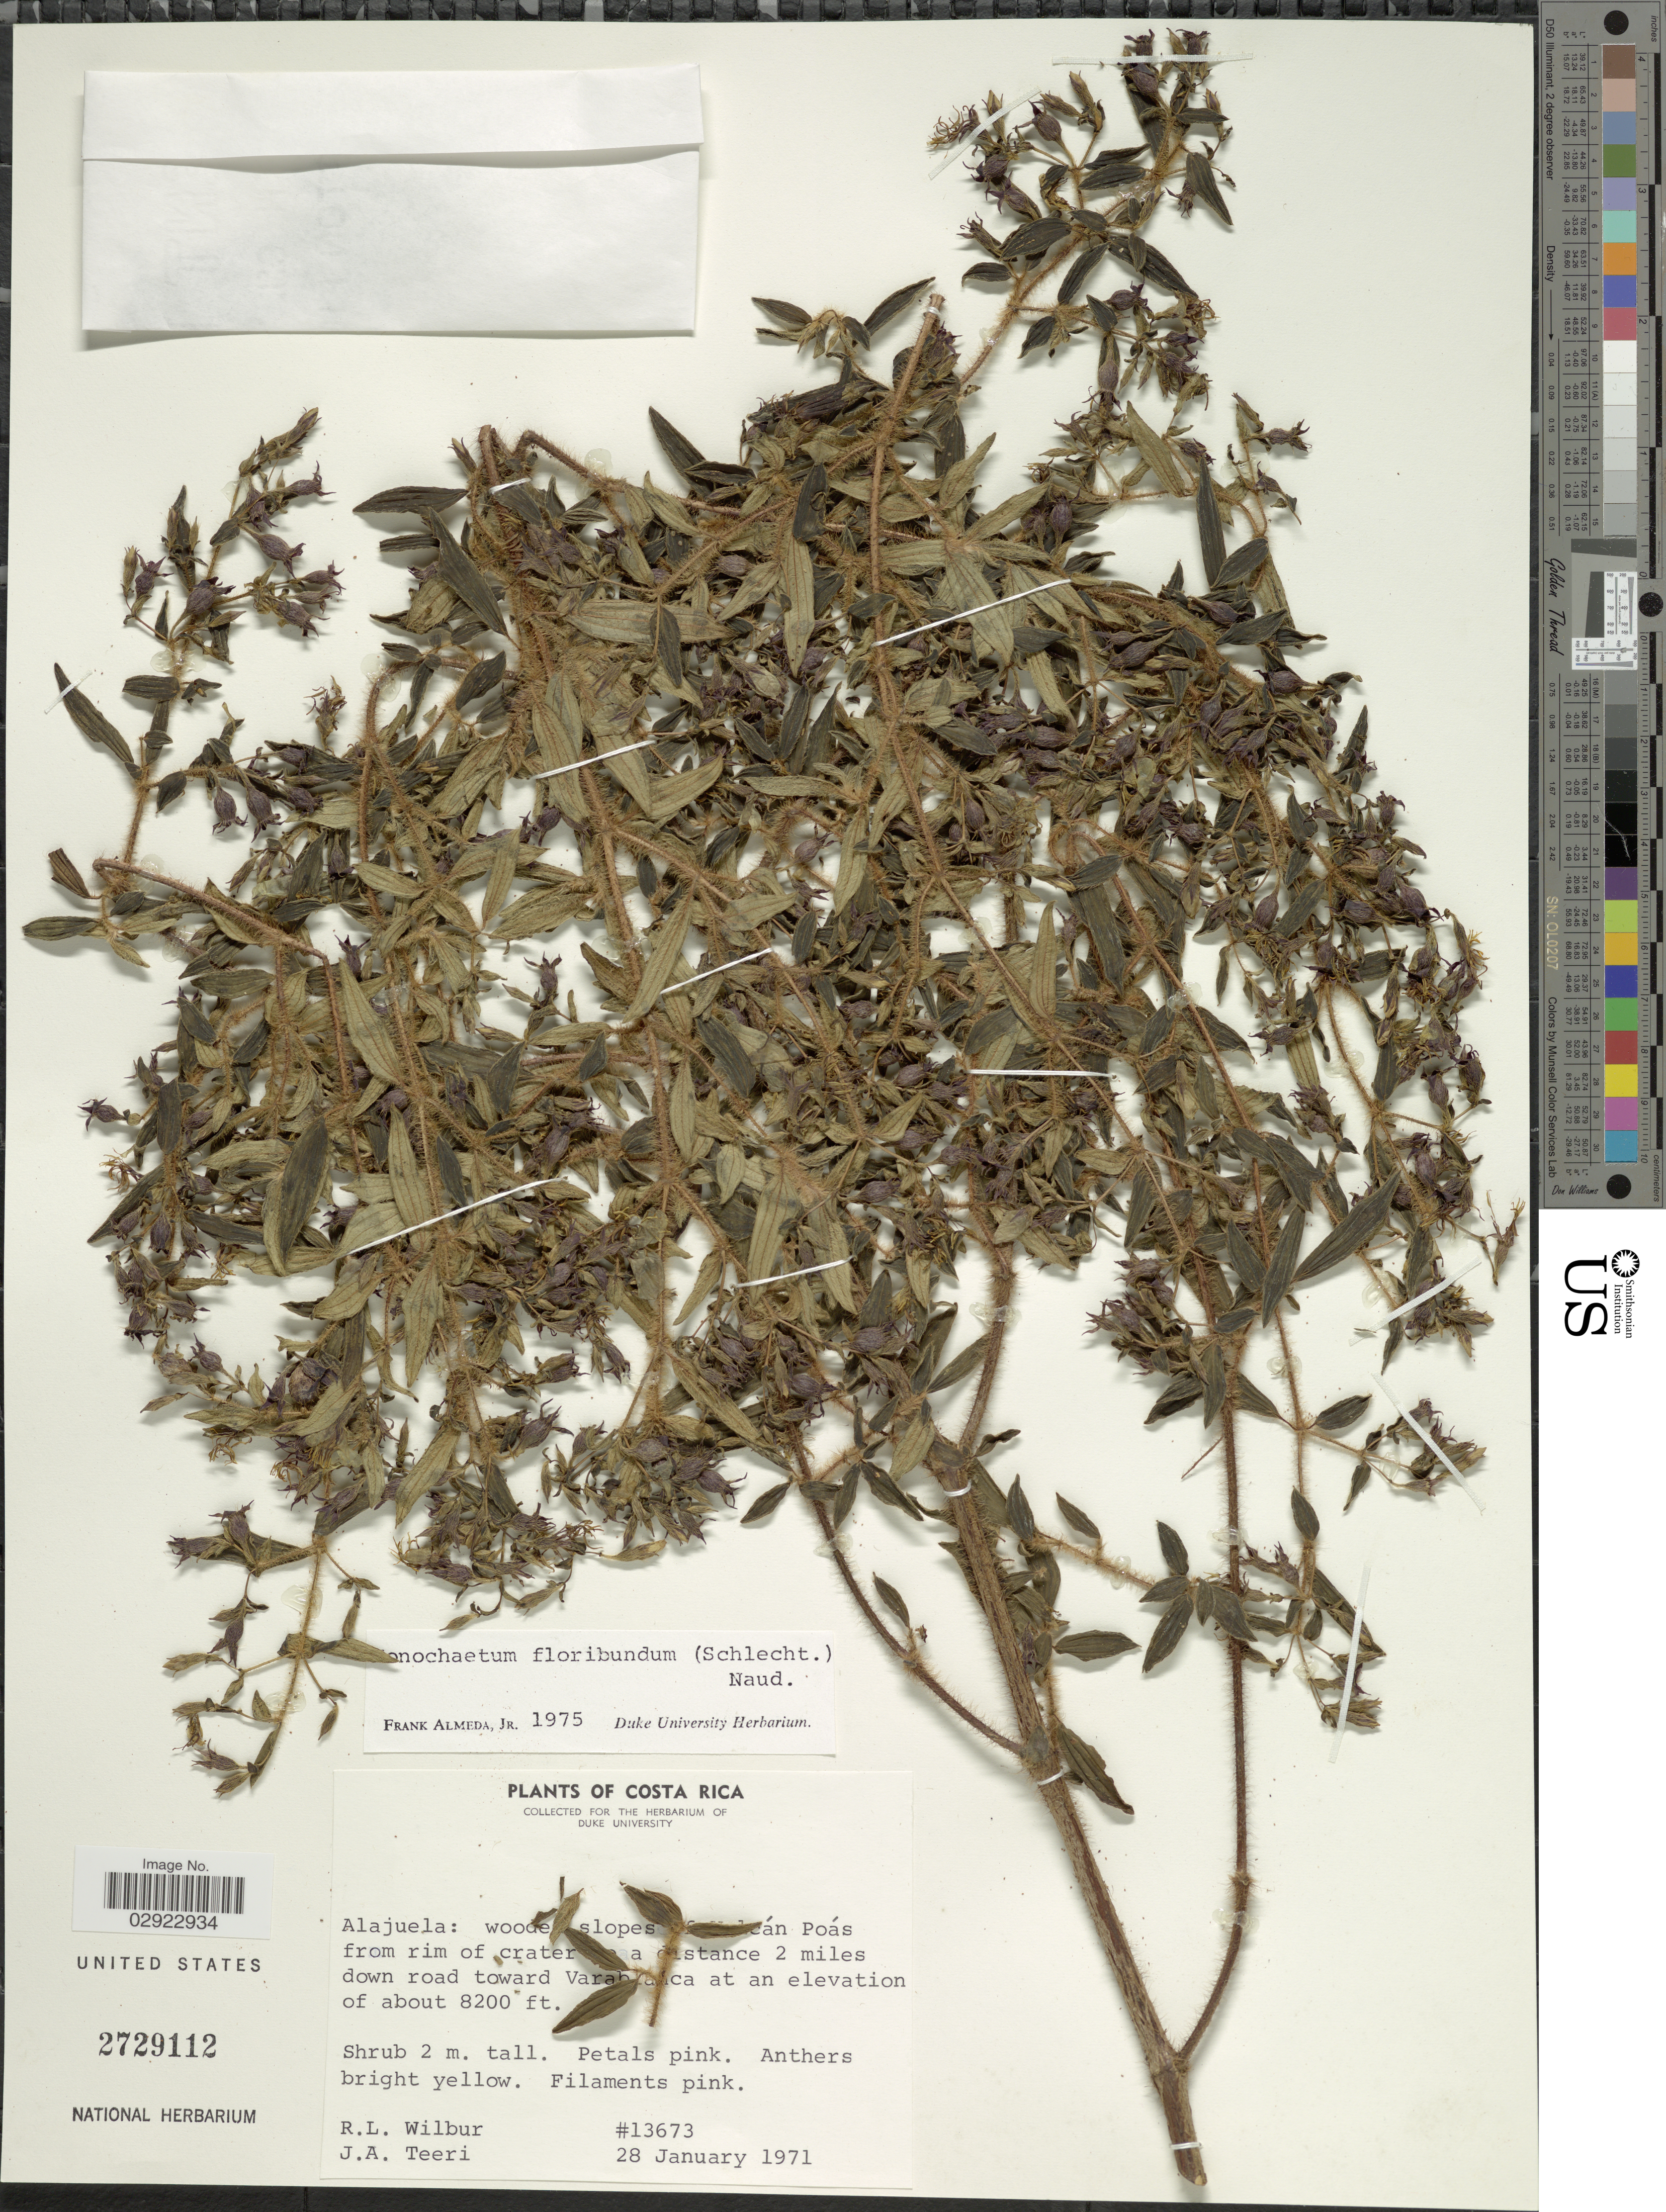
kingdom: Plantae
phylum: Tracheophyta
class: Magnoliopsida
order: Myrtales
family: Melastomataceae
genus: Monochaetum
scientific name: Monochaetum floribundum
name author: (Schltdl.) Naudin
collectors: R. L. Wilbur & J. Teeri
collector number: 13673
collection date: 1971-01-28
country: Costa Rica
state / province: Alajuela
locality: Alajuela: wooded slopes [illegible text]án Poás from rim of crater [illegible text] a distance 2 miles down road toward Vara[illegible text]ca.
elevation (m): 2499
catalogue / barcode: US 2729112